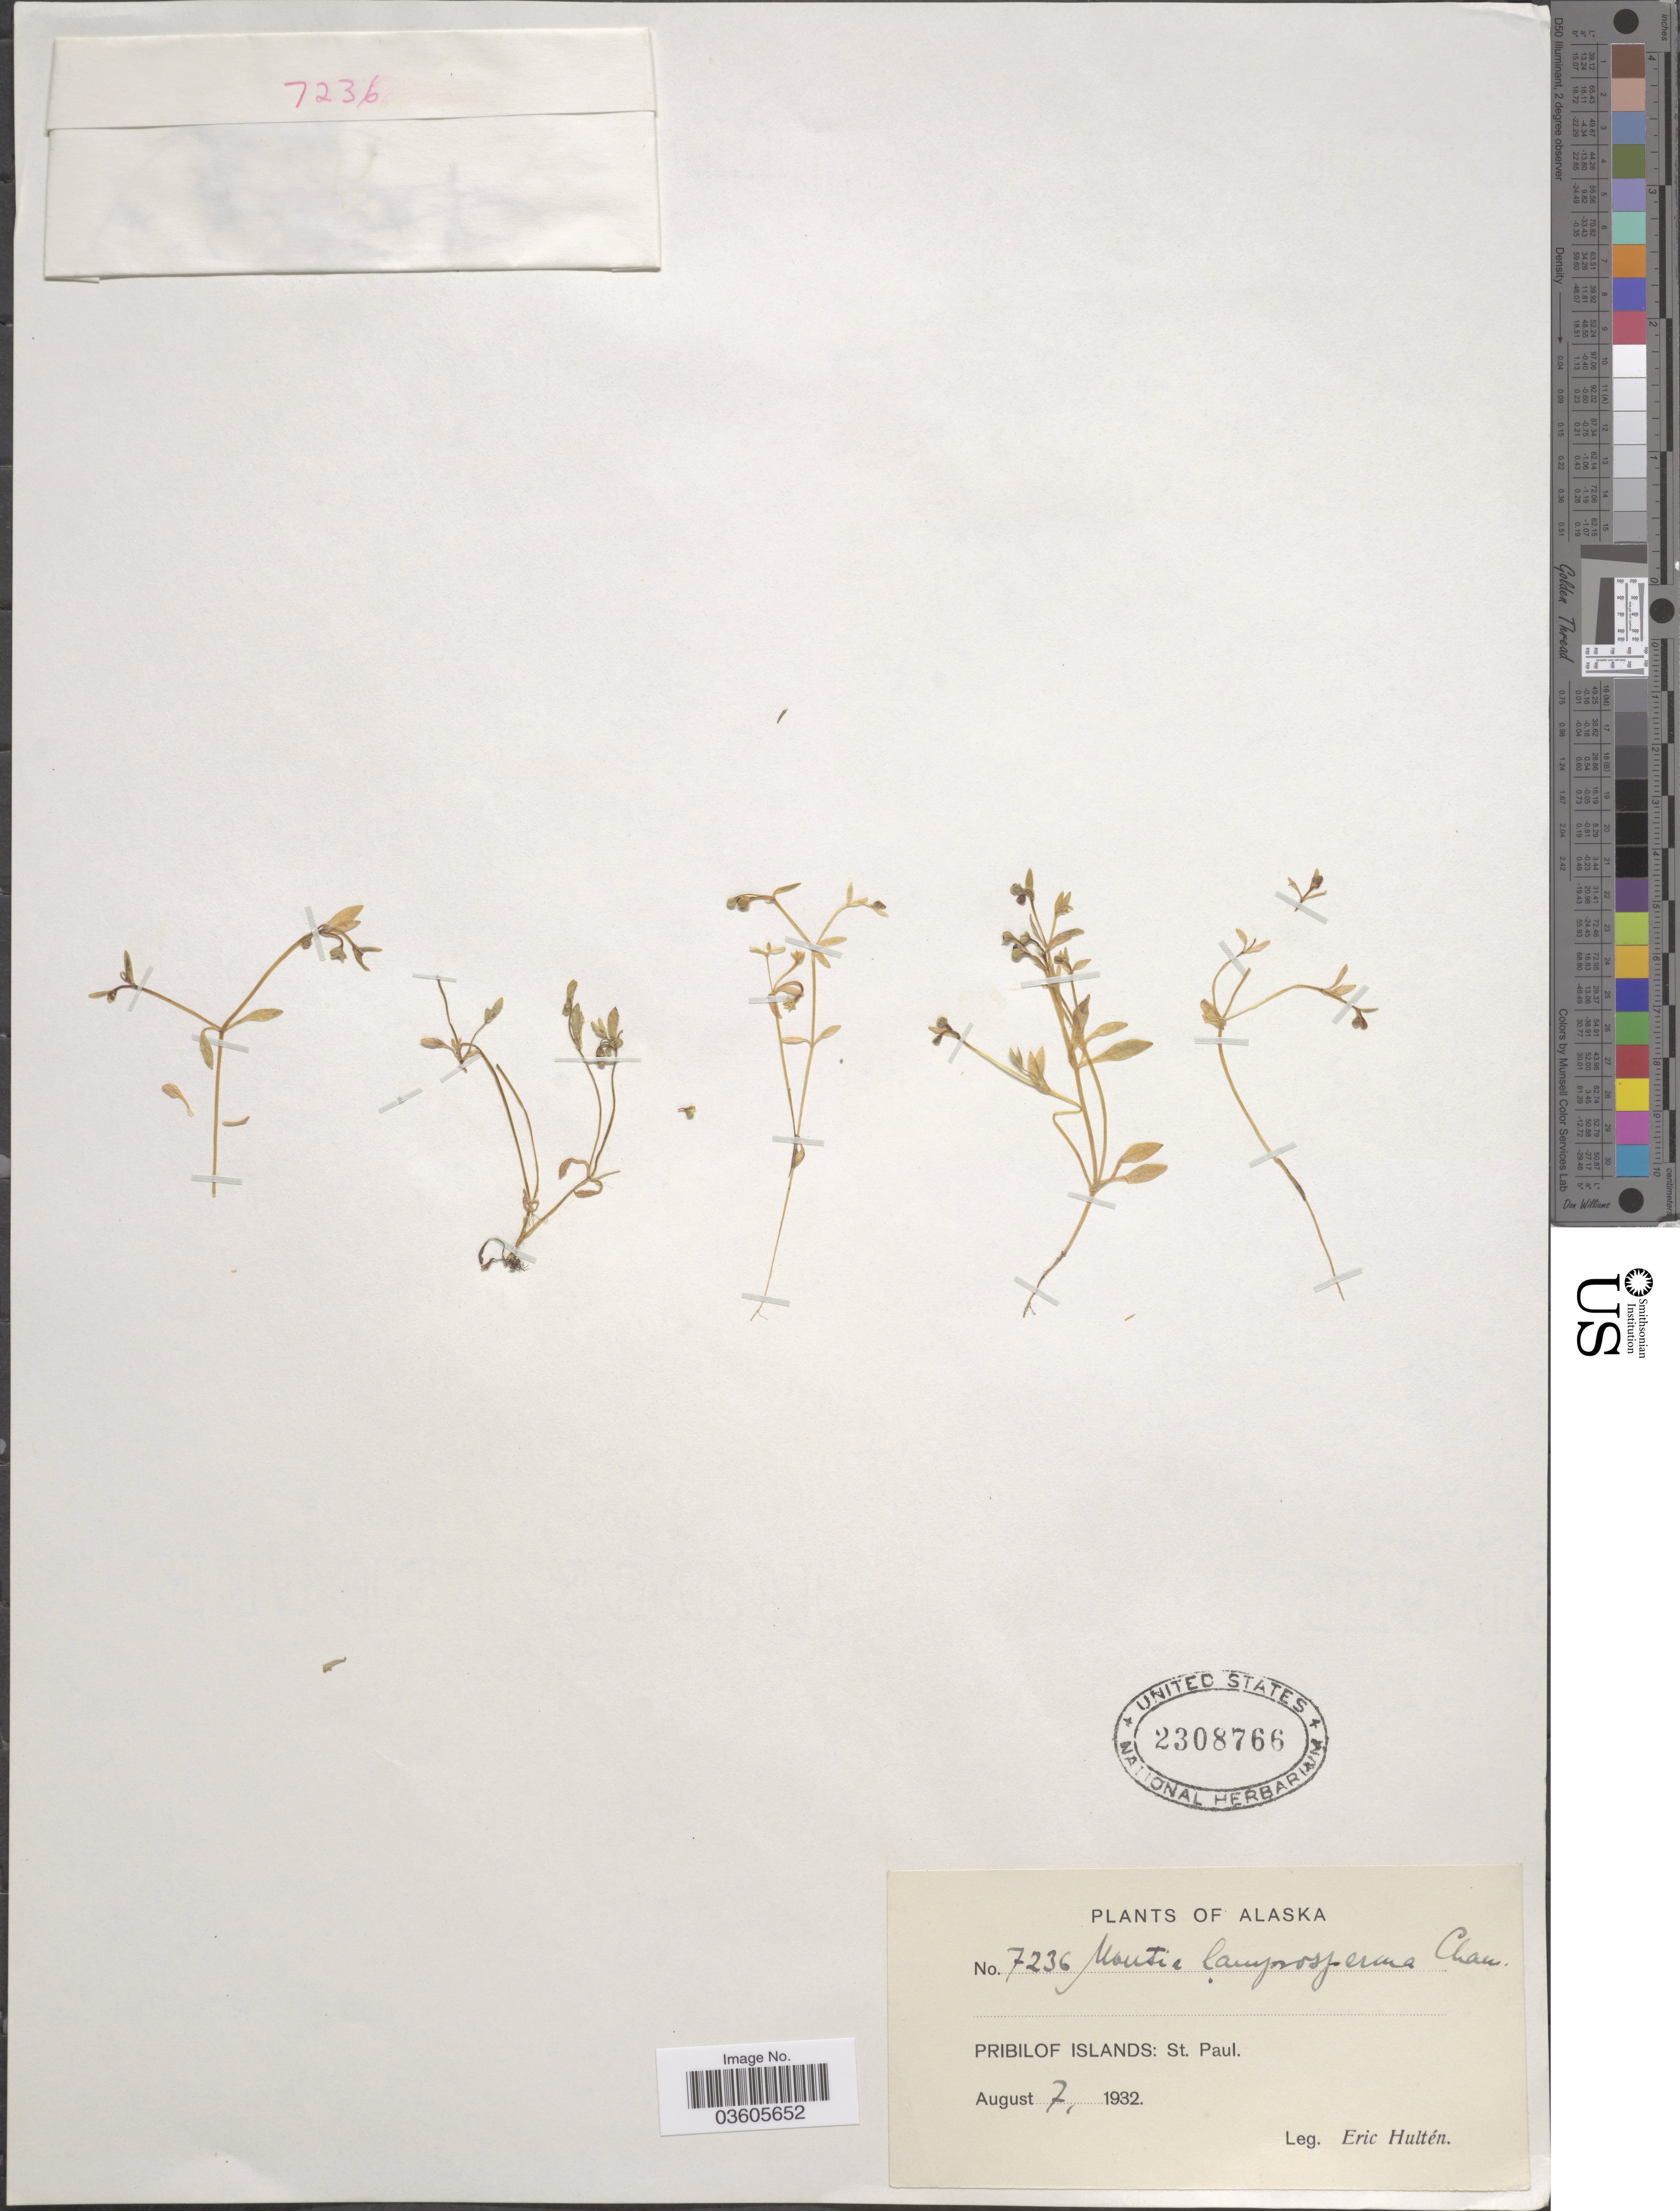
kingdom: Plantae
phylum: Tracheophyta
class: Magnoliopsida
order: Caryophyllales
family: Montiaceae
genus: Montia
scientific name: Montia fontana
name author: L.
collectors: E. G. Hultén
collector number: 7236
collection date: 1932-08-07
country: United States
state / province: Alaska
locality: Pribilof Islands: St. Paul.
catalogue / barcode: US 2308766